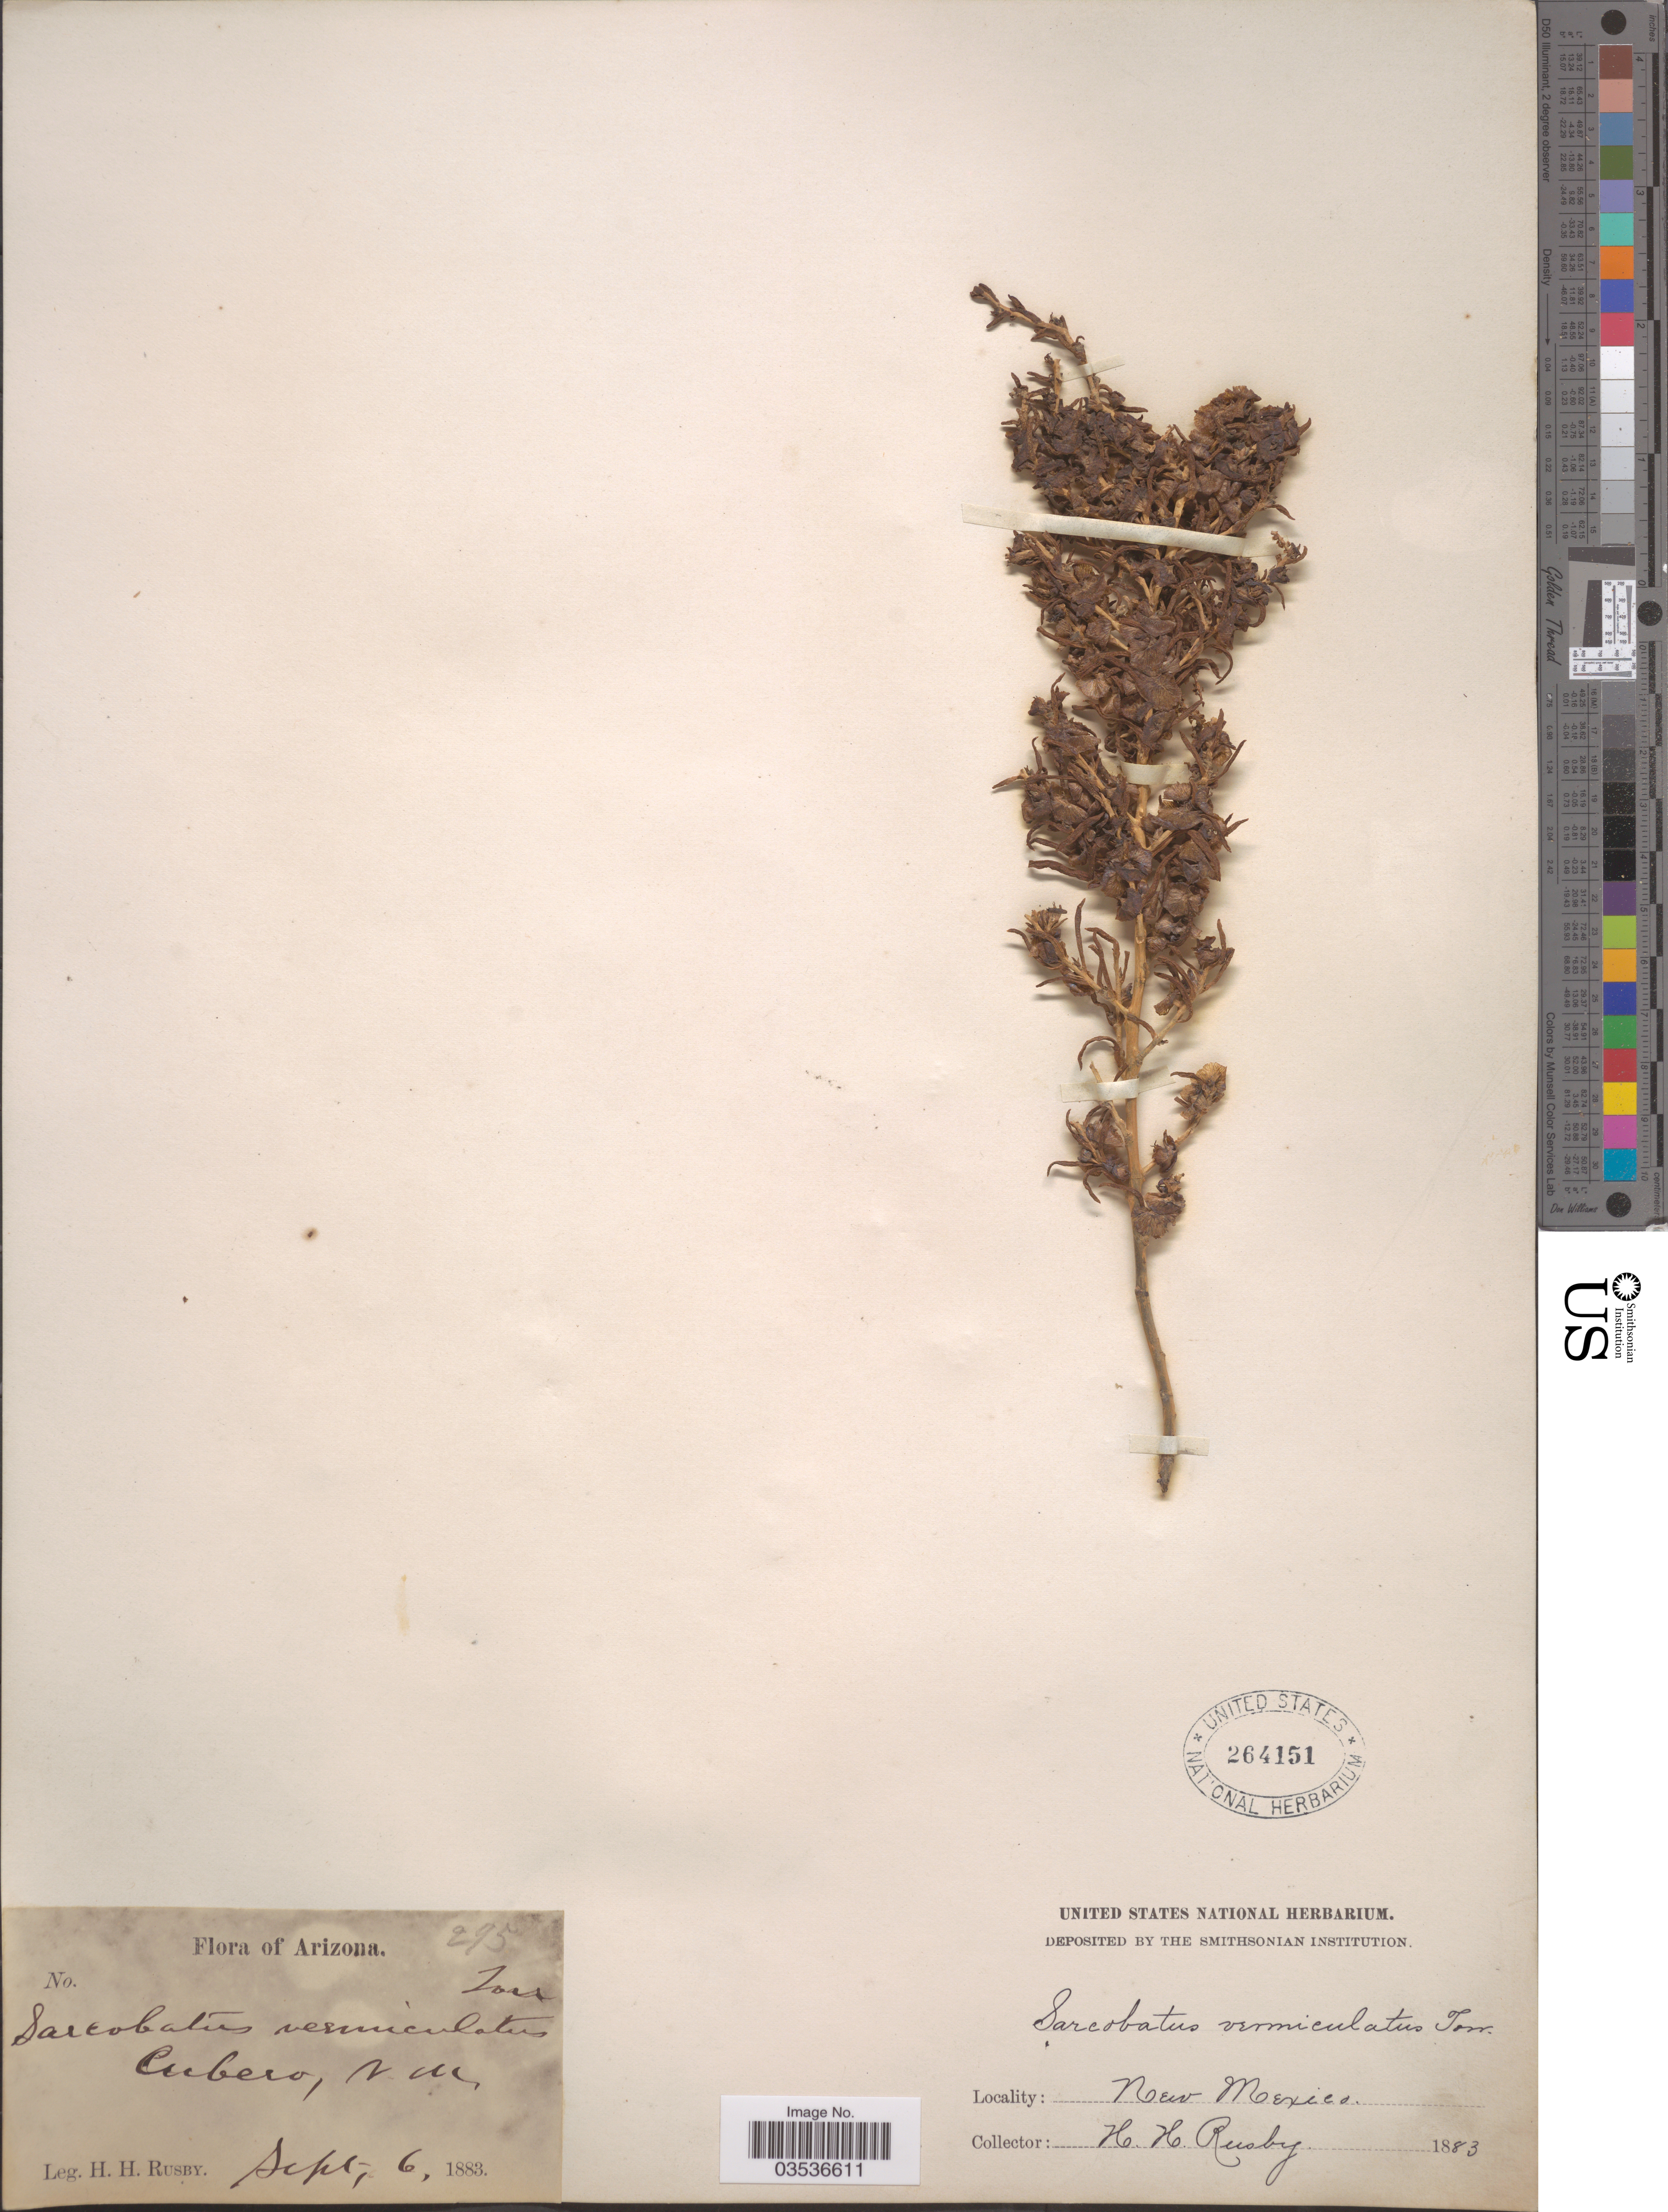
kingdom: Plantae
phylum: Tracheophyta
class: Magnoliopsida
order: Caryophyllales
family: Sarcobataceae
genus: Sarcobatus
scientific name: Sarcobatus vermiculatus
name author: (Hook.) Torr.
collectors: H. H. Rusby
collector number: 295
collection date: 1883-09-06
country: United States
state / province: New Mexico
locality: Cubero.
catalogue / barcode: US 264151